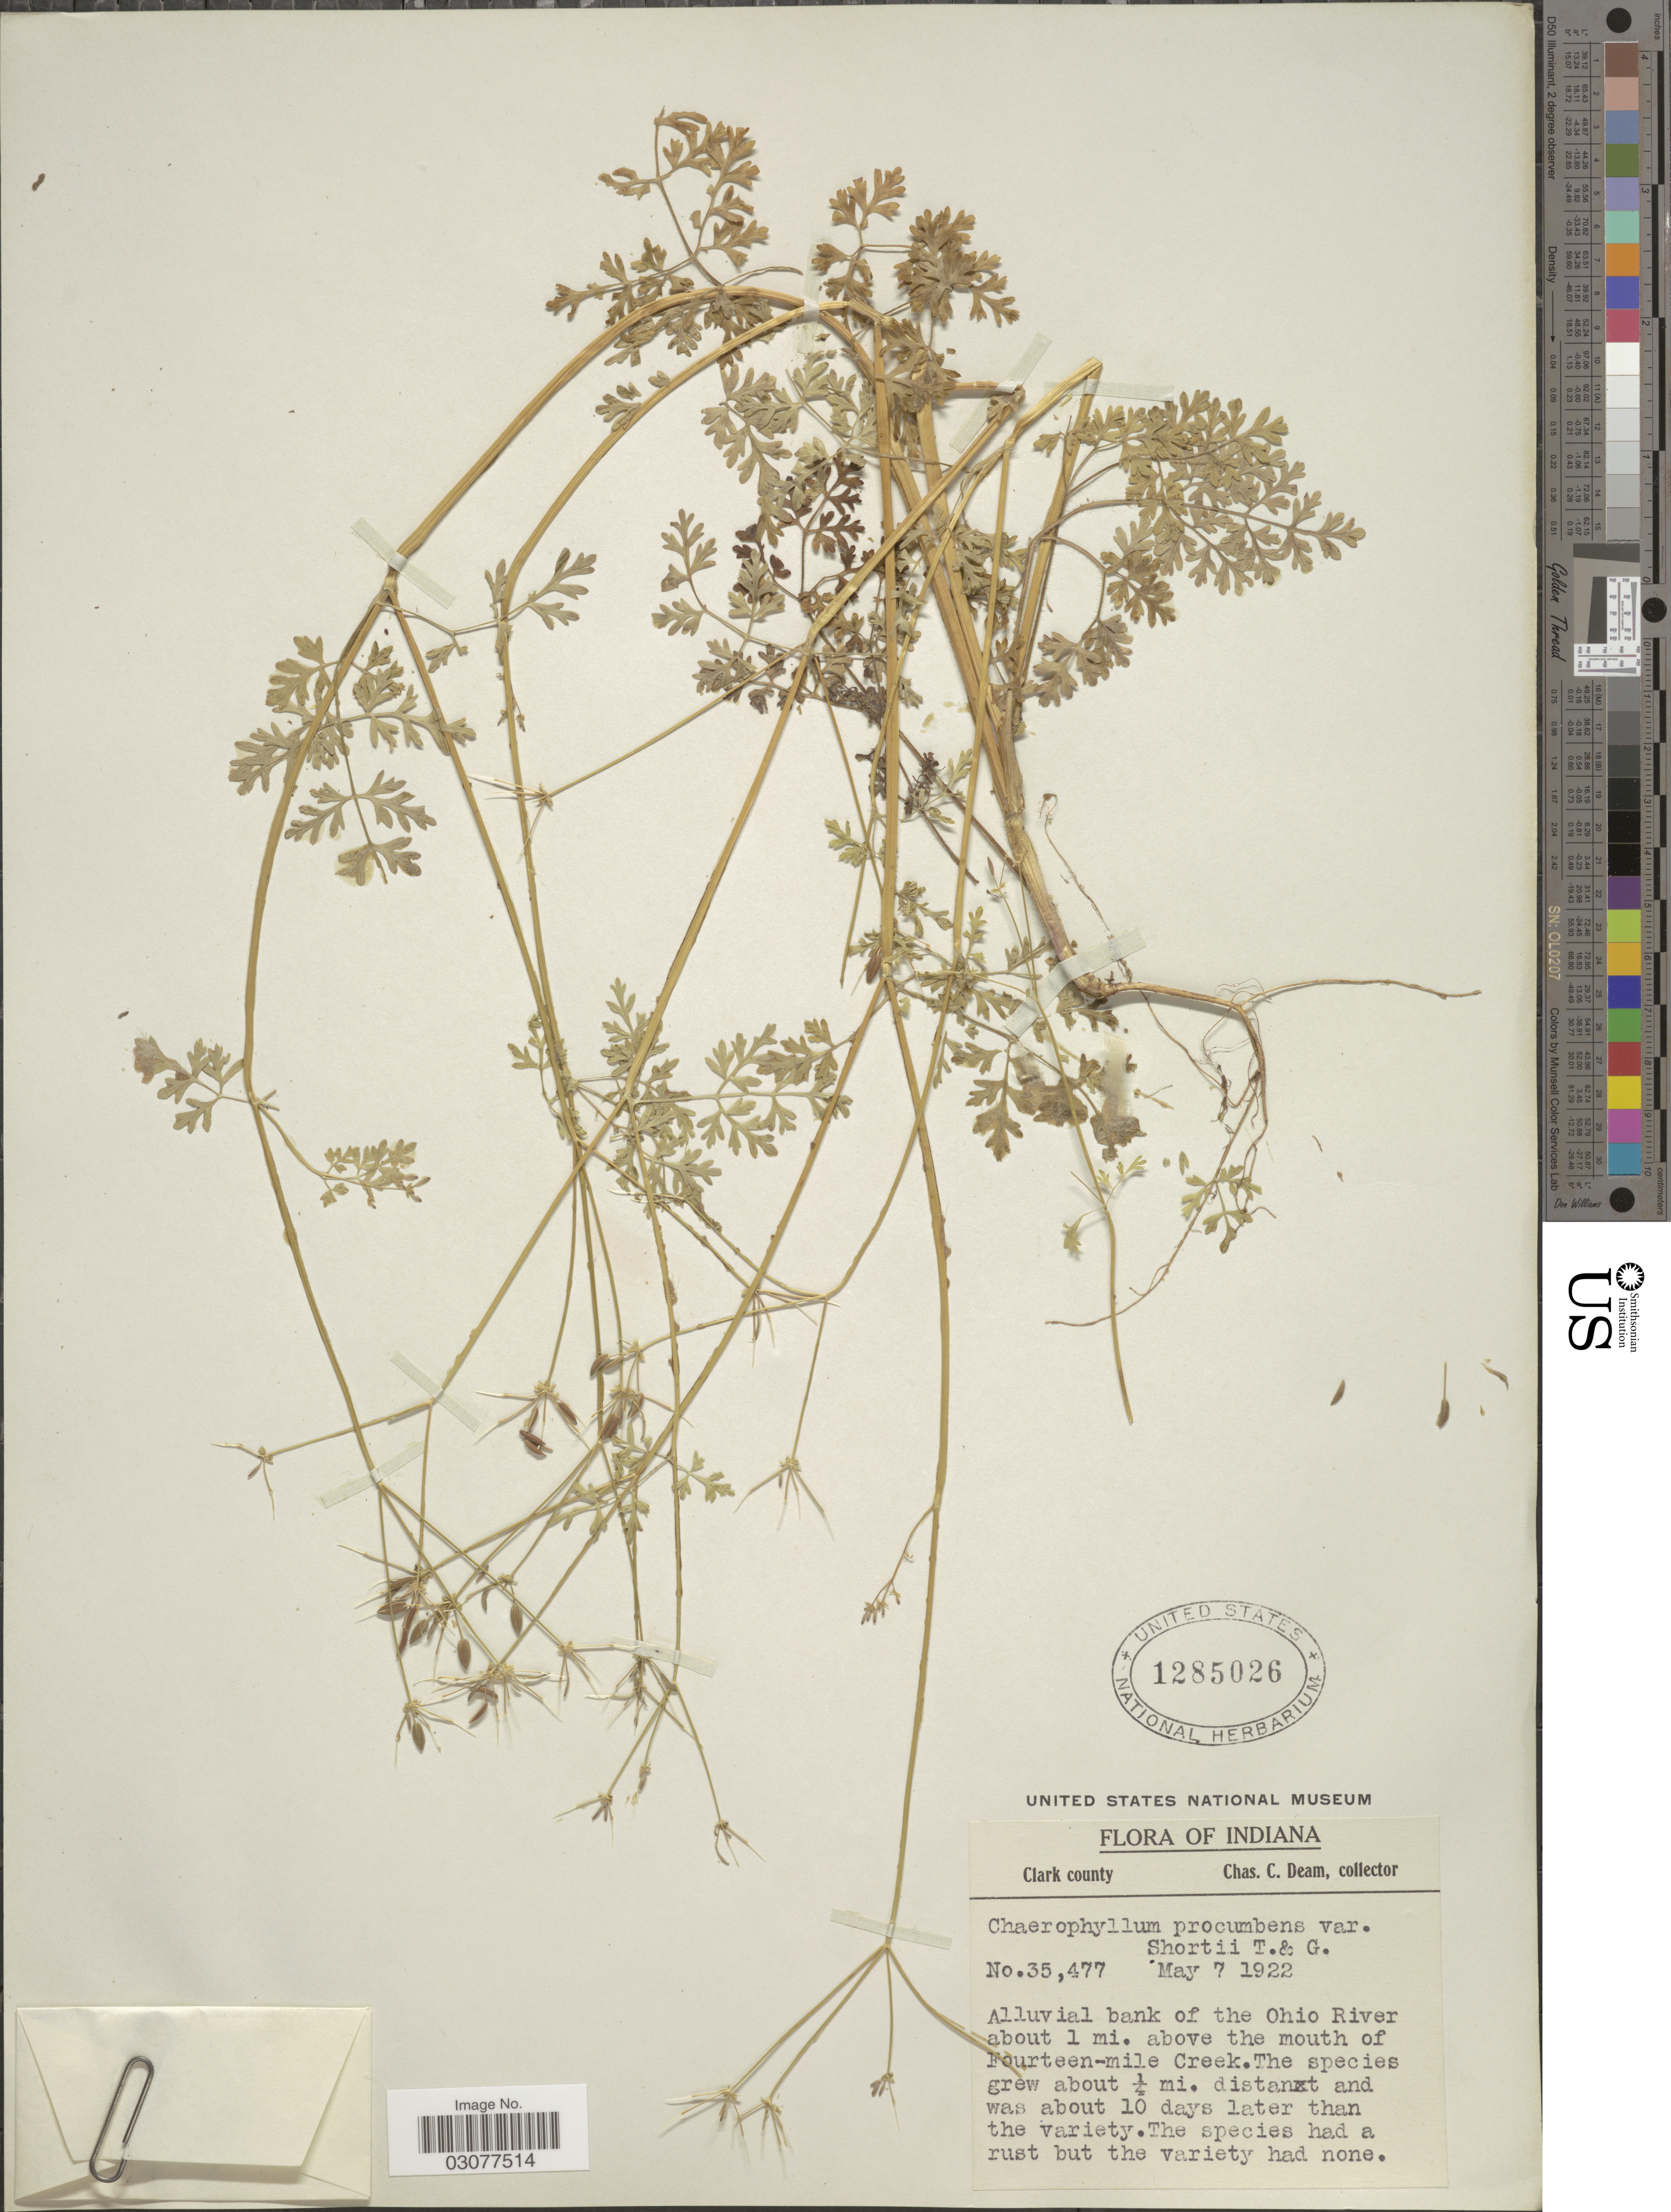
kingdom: Plantae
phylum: Tracheophyta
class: Magnoliopsida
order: Apiales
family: Apiaceae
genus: Chaerophyllum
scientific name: Chaerophyllum procumbens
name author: (L.) Crantz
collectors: C. Deam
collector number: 35477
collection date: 1922-05-07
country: United States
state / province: Indiana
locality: Clark county, Alluvial bank of the Ohio River about 1 mi. above the mouth of Fourteen-mile Creek.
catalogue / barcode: US 1285026